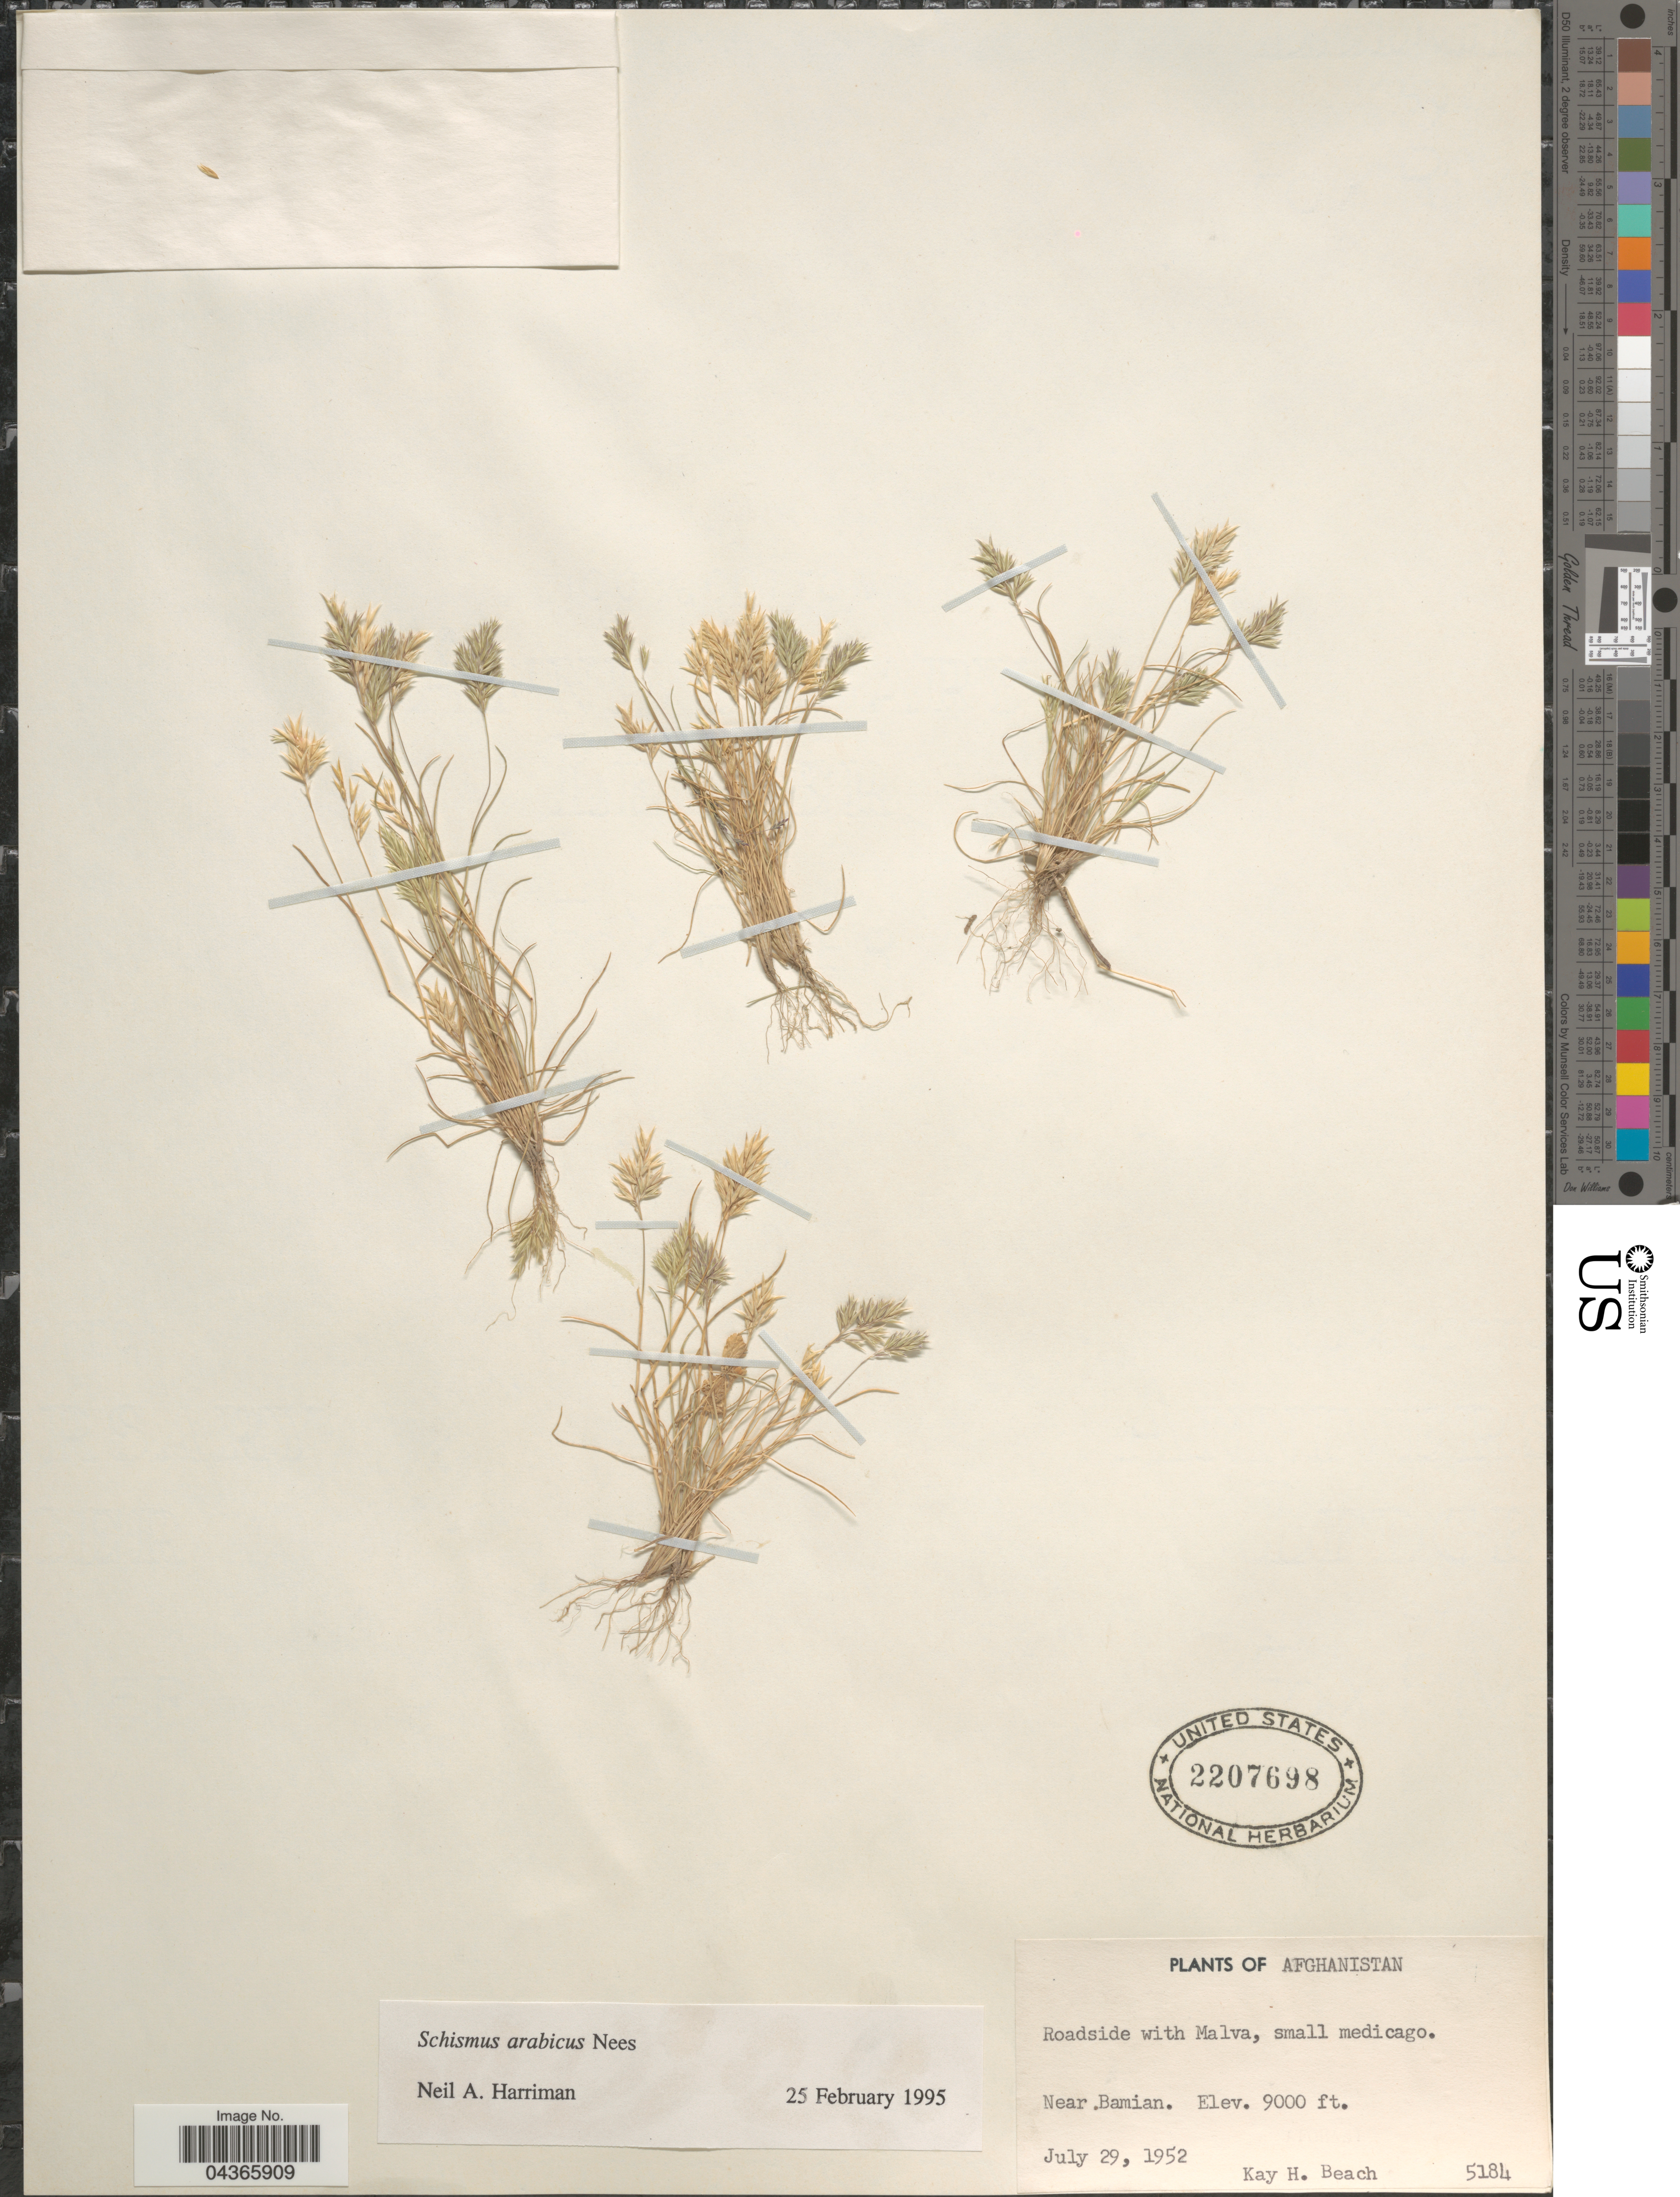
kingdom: Plantae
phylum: Tracheophyta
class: Liliopsida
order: Poales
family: Poaceae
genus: Schismus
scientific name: Schismus arabicus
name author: Nees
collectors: K. H. Beach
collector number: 5184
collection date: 1952-07-29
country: Afghanistan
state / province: Bamian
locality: Roadside. Near Bamian.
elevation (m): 2743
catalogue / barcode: US 2207698